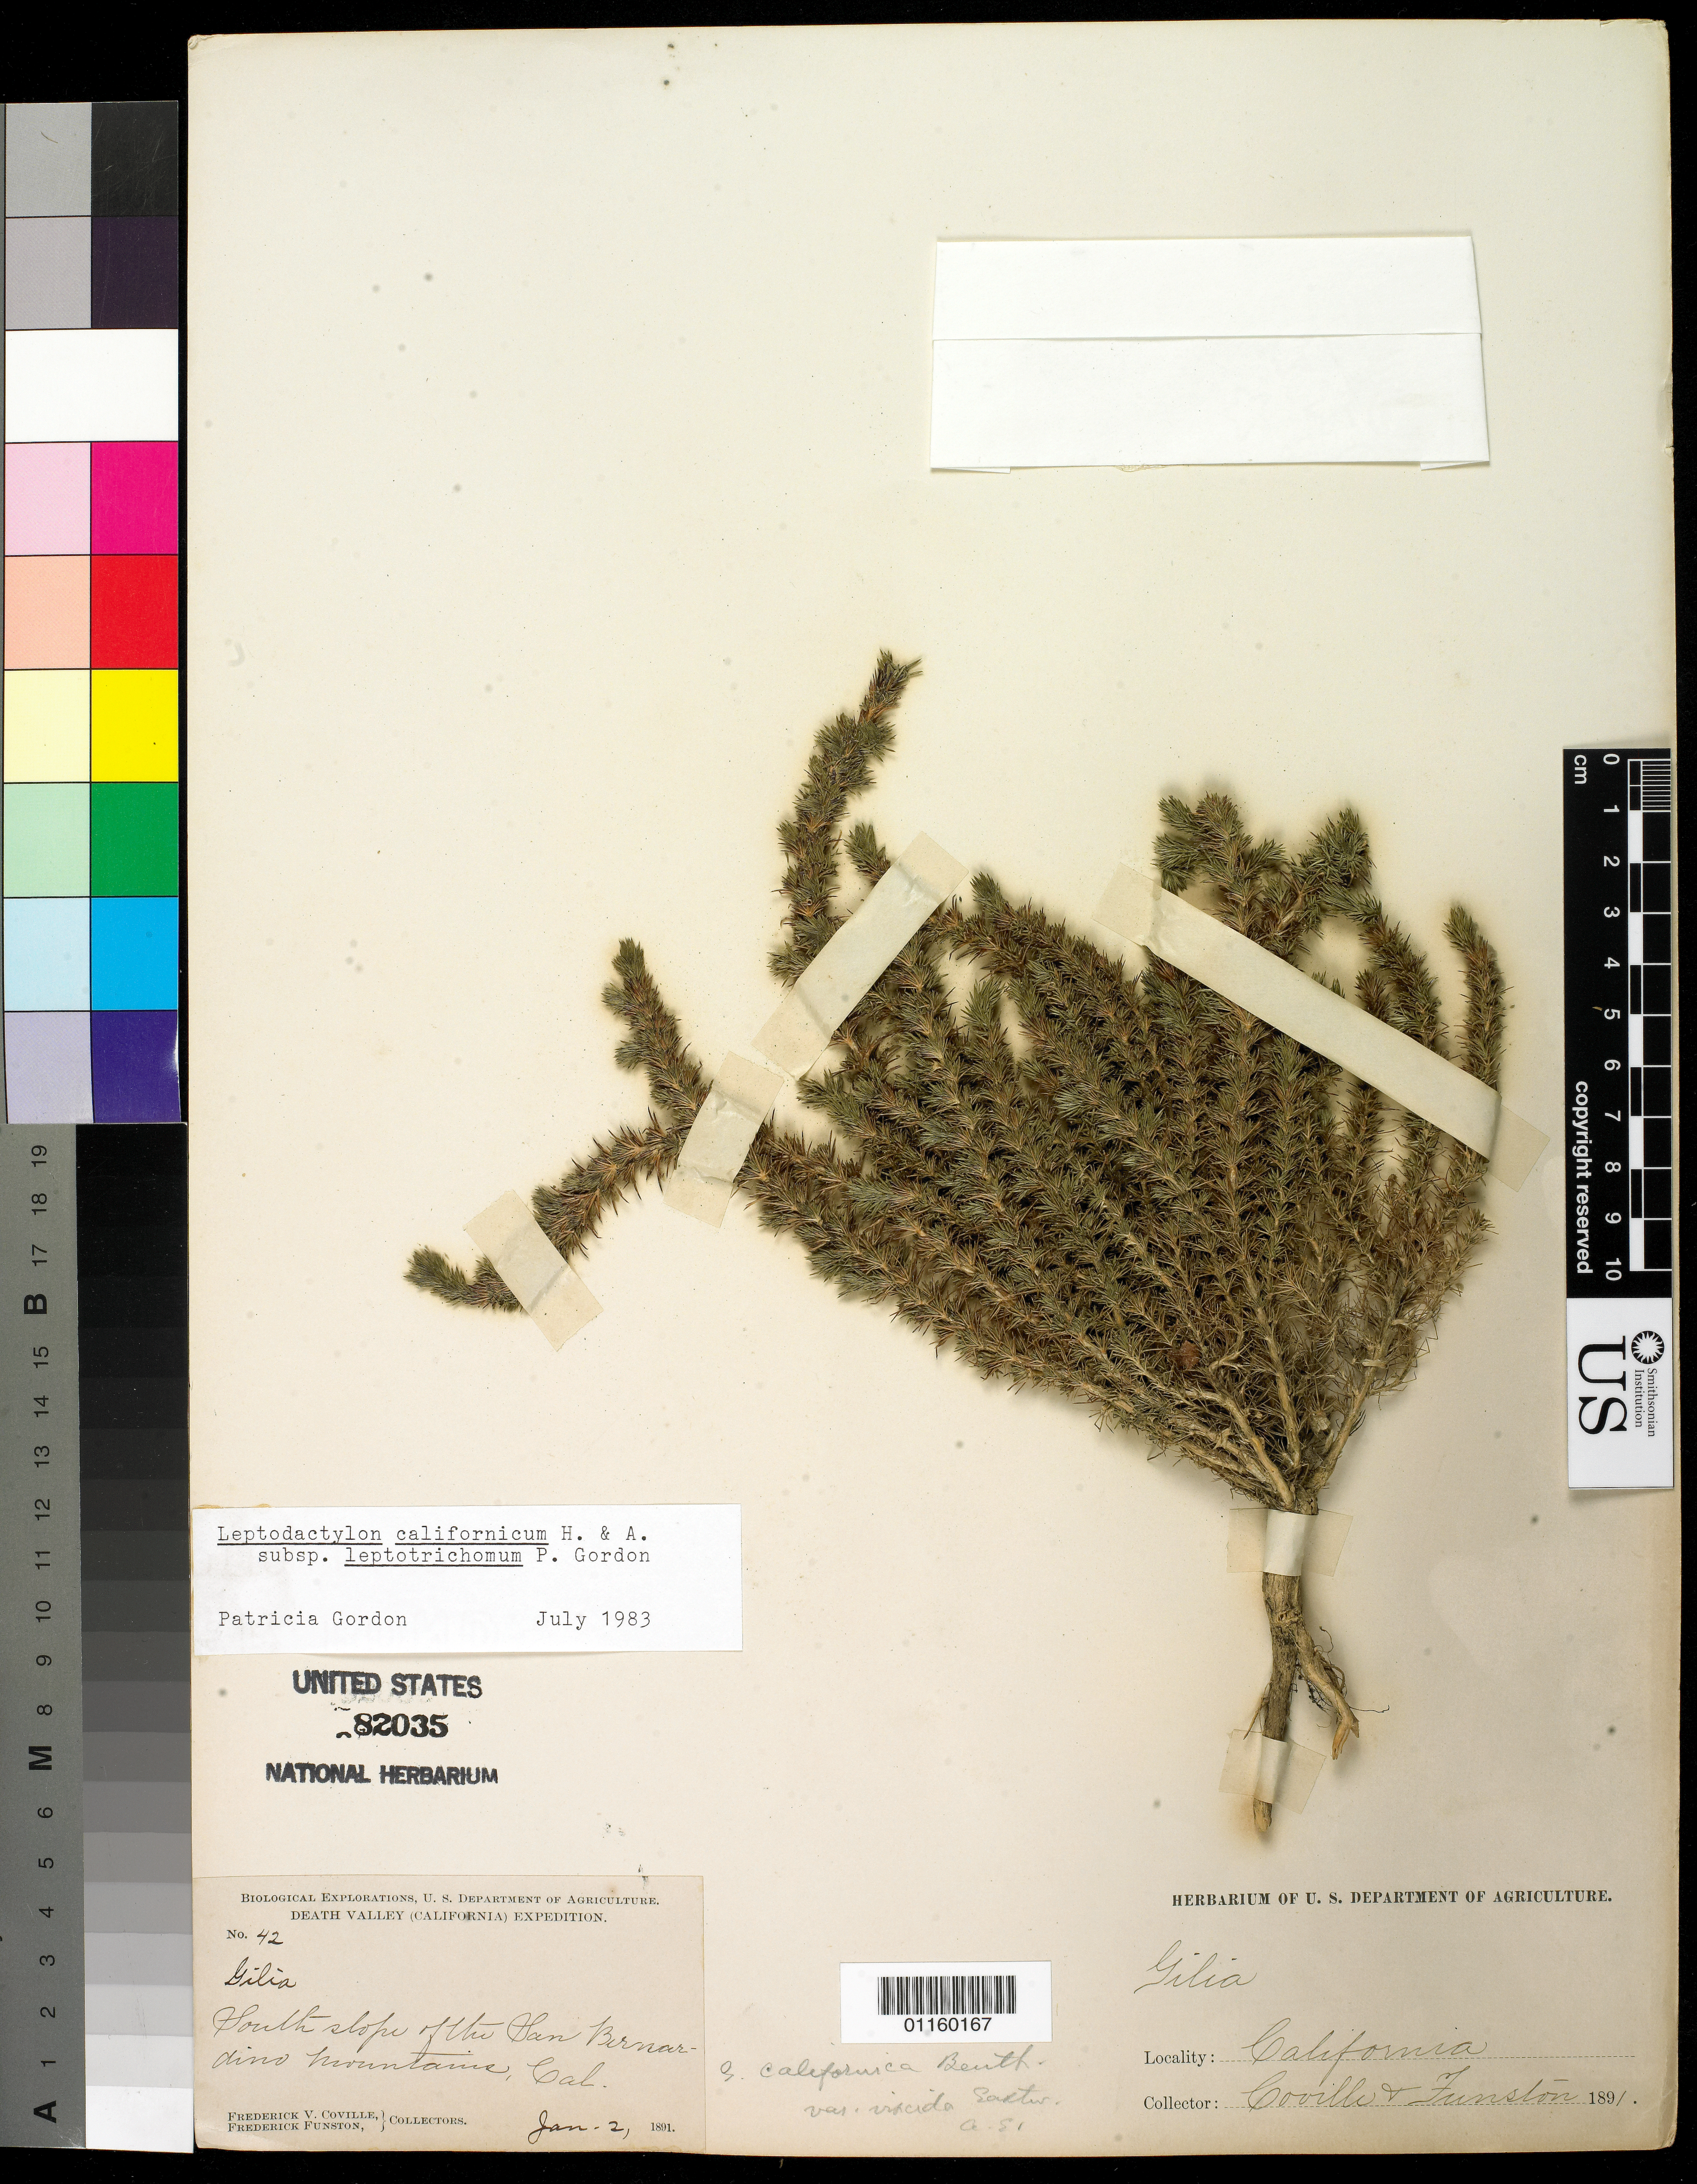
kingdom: Plantae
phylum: Tracheophyta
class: Magnoliopsida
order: Ericales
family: Polemoniaceae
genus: Linanthus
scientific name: Linanthus californicus subsp. glandulosus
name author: (Eastw.) J.M. Porter & R. Patt.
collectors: F. V. Coville & F. Funston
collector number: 42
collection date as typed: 2 Jan 1891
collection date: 1891-01-02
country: United States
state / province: California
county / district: San Bernardino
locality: south slope of the San Bernardino Mts.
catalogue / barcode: US 82035